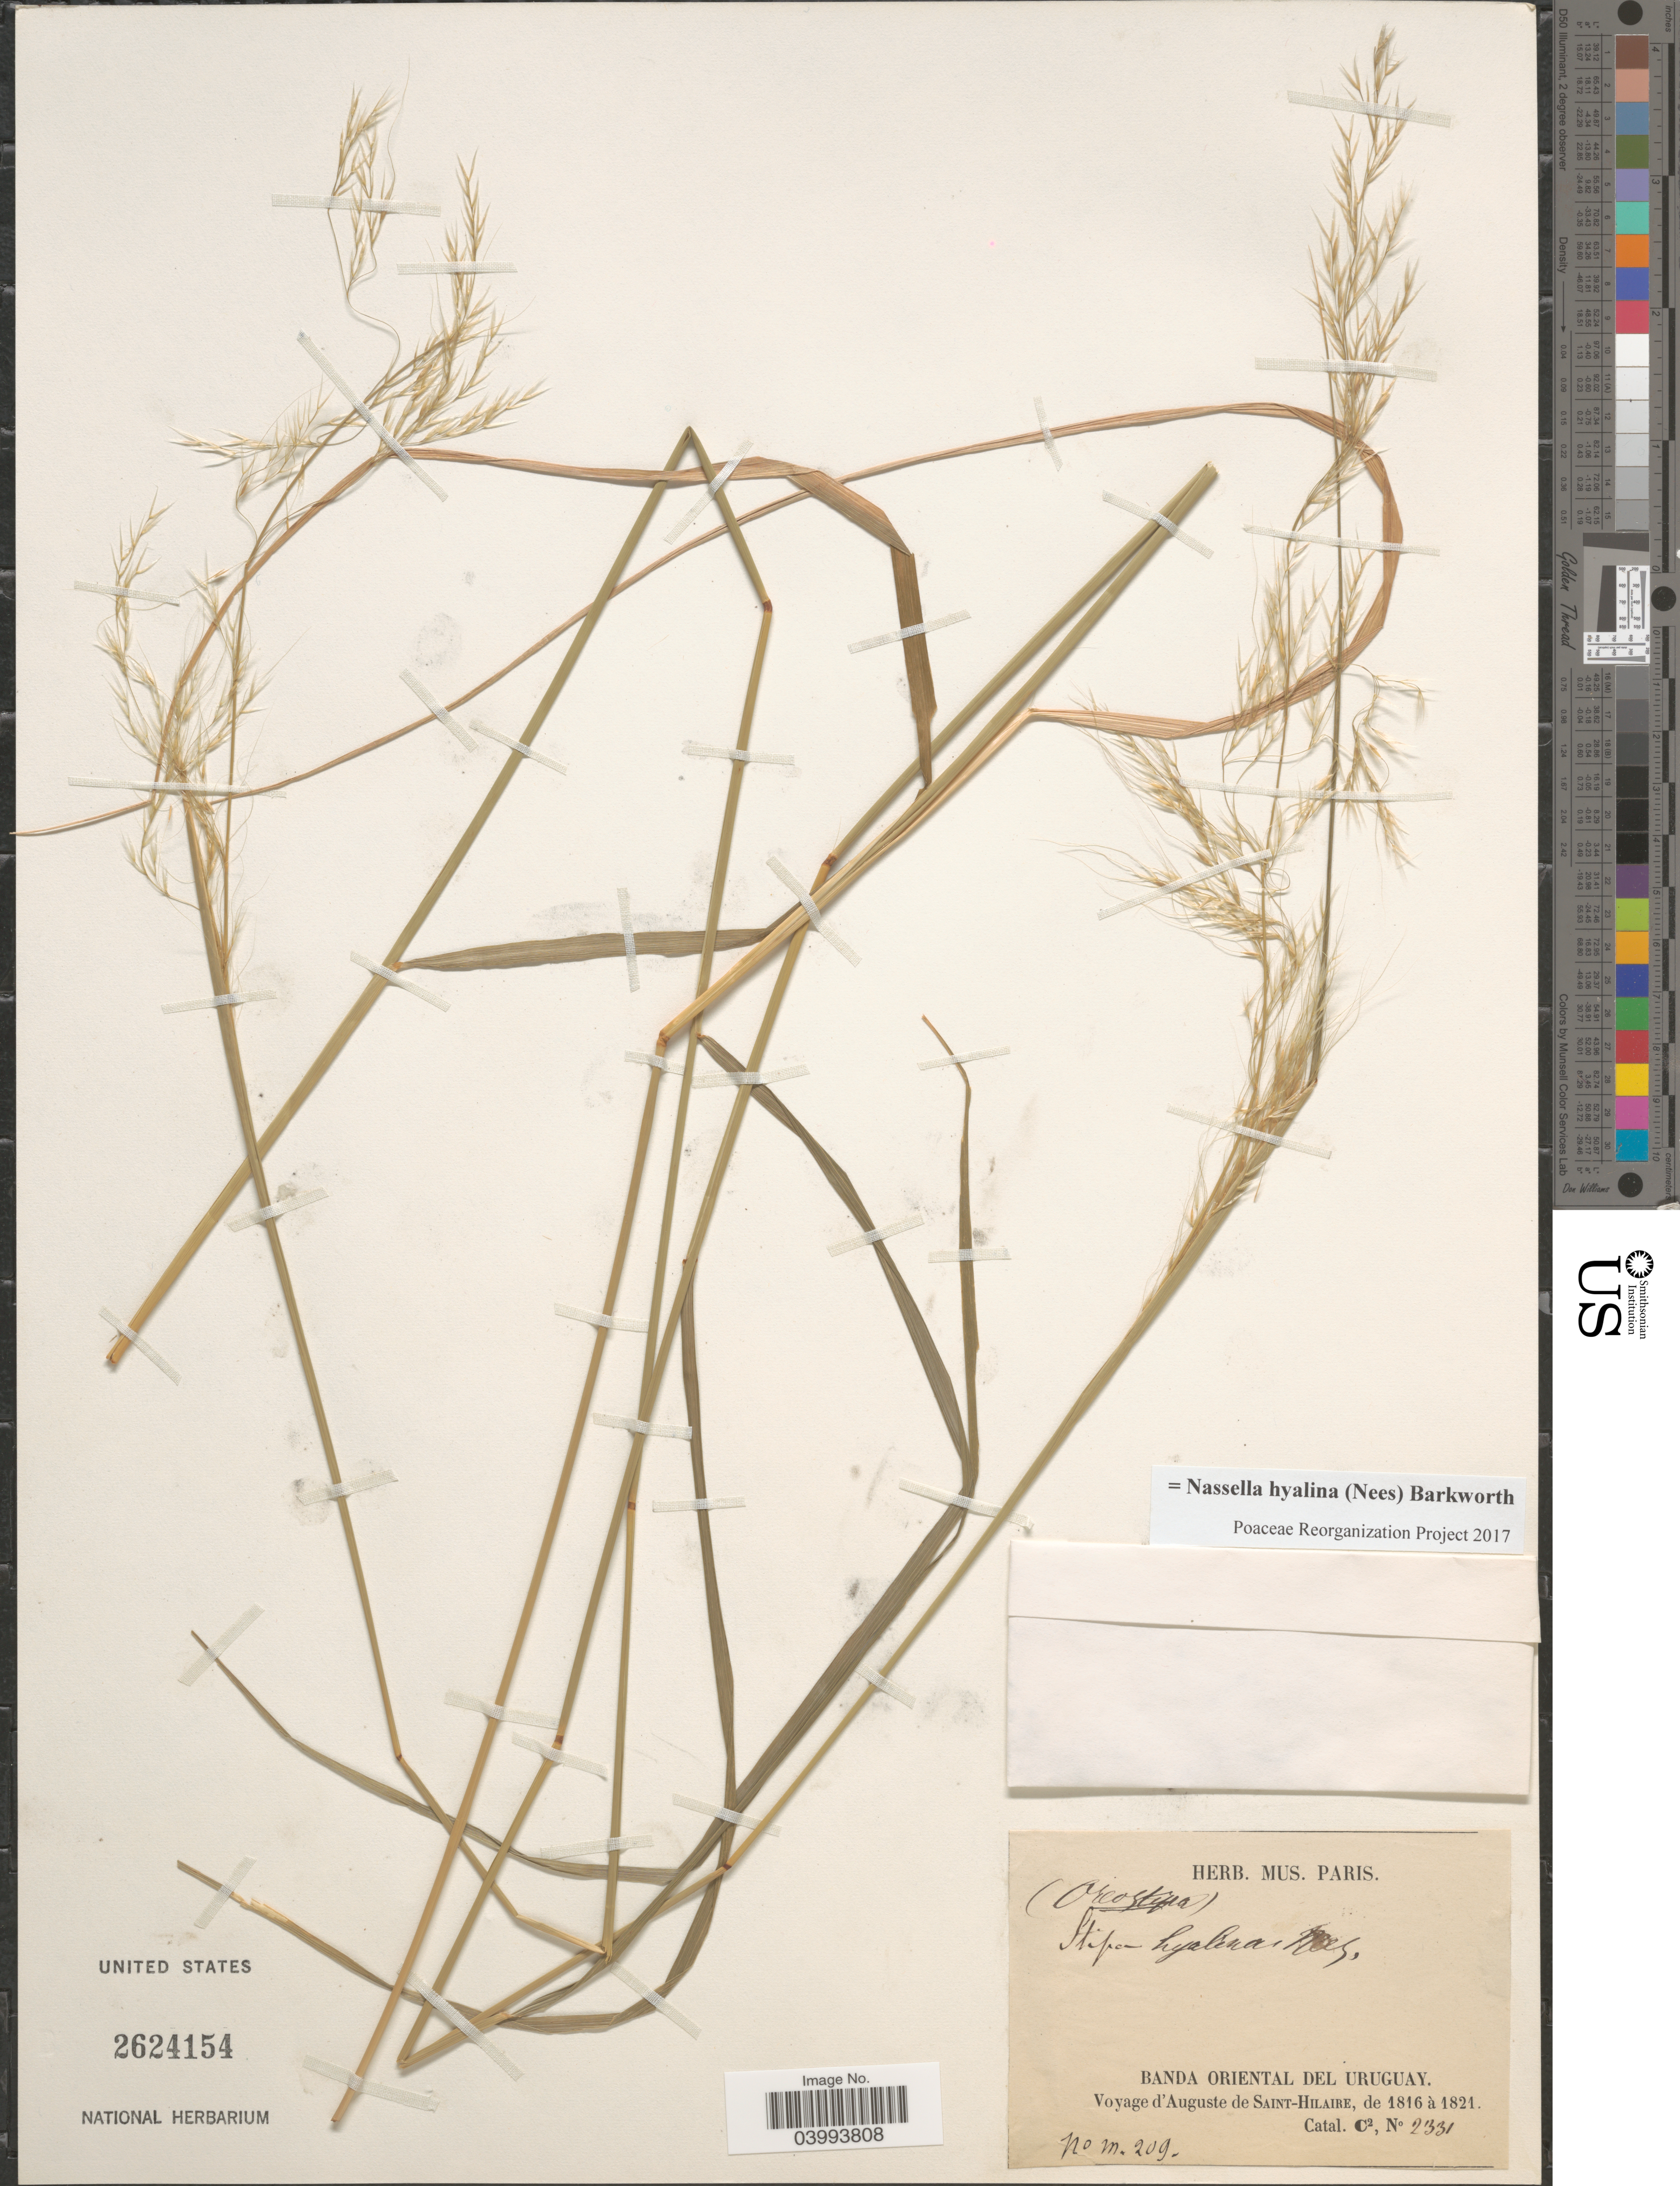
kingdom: Plantae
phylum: Tracheophyta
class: Liliopsida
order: Poales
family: Poaceae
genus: Nassella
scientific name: Nassella hyalina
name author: (Nees) Barkworth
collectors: A. F. C. P. de Saint-Hilaire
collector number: m. 209*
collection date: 1816/1821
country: Uruguay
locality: Banda Oriental del Uruguay.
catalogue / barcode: US 2624154